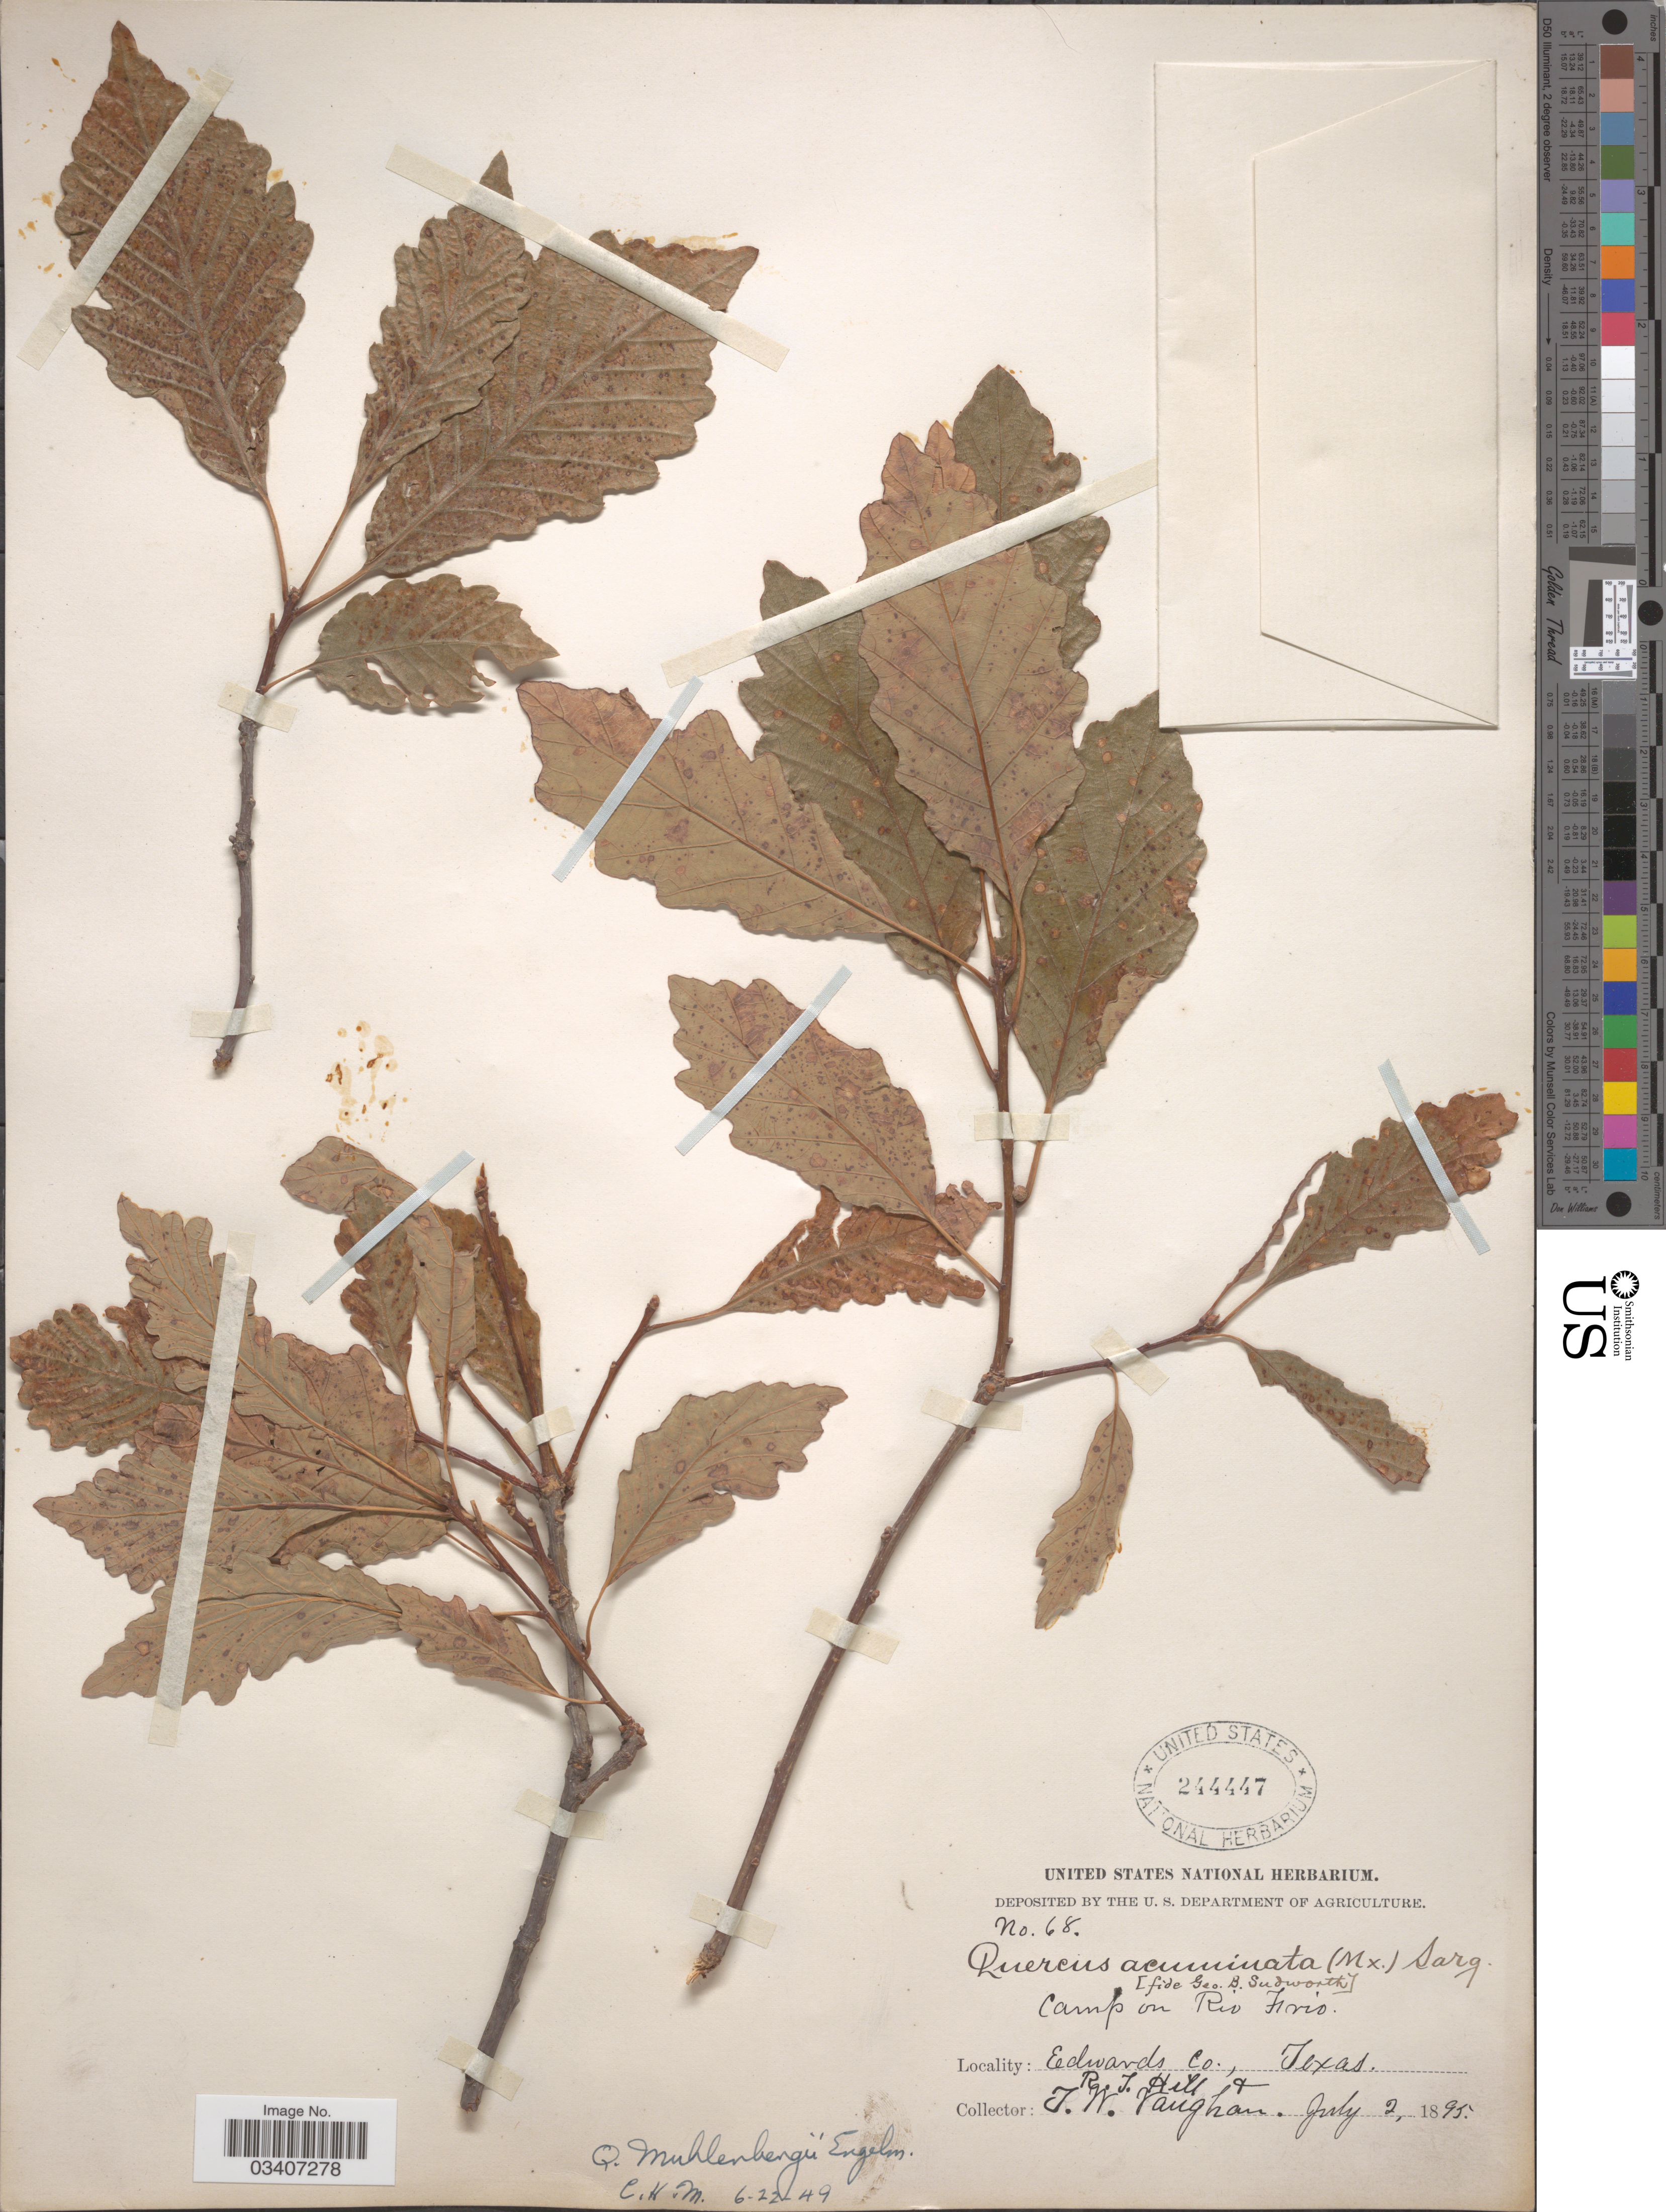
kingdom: Plantae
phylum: Tracheophyta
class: Magnoliopsida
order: Fagales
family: Fagaceae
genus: Quercus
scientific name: Quercus muehlenbergii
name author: Engelm.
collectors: R. Hill & T. Vaughan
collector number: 68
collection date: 1895-07-02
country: United States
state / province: Texas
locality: Camp on Rio Frio. Edwards Co.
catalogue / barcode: US 244447